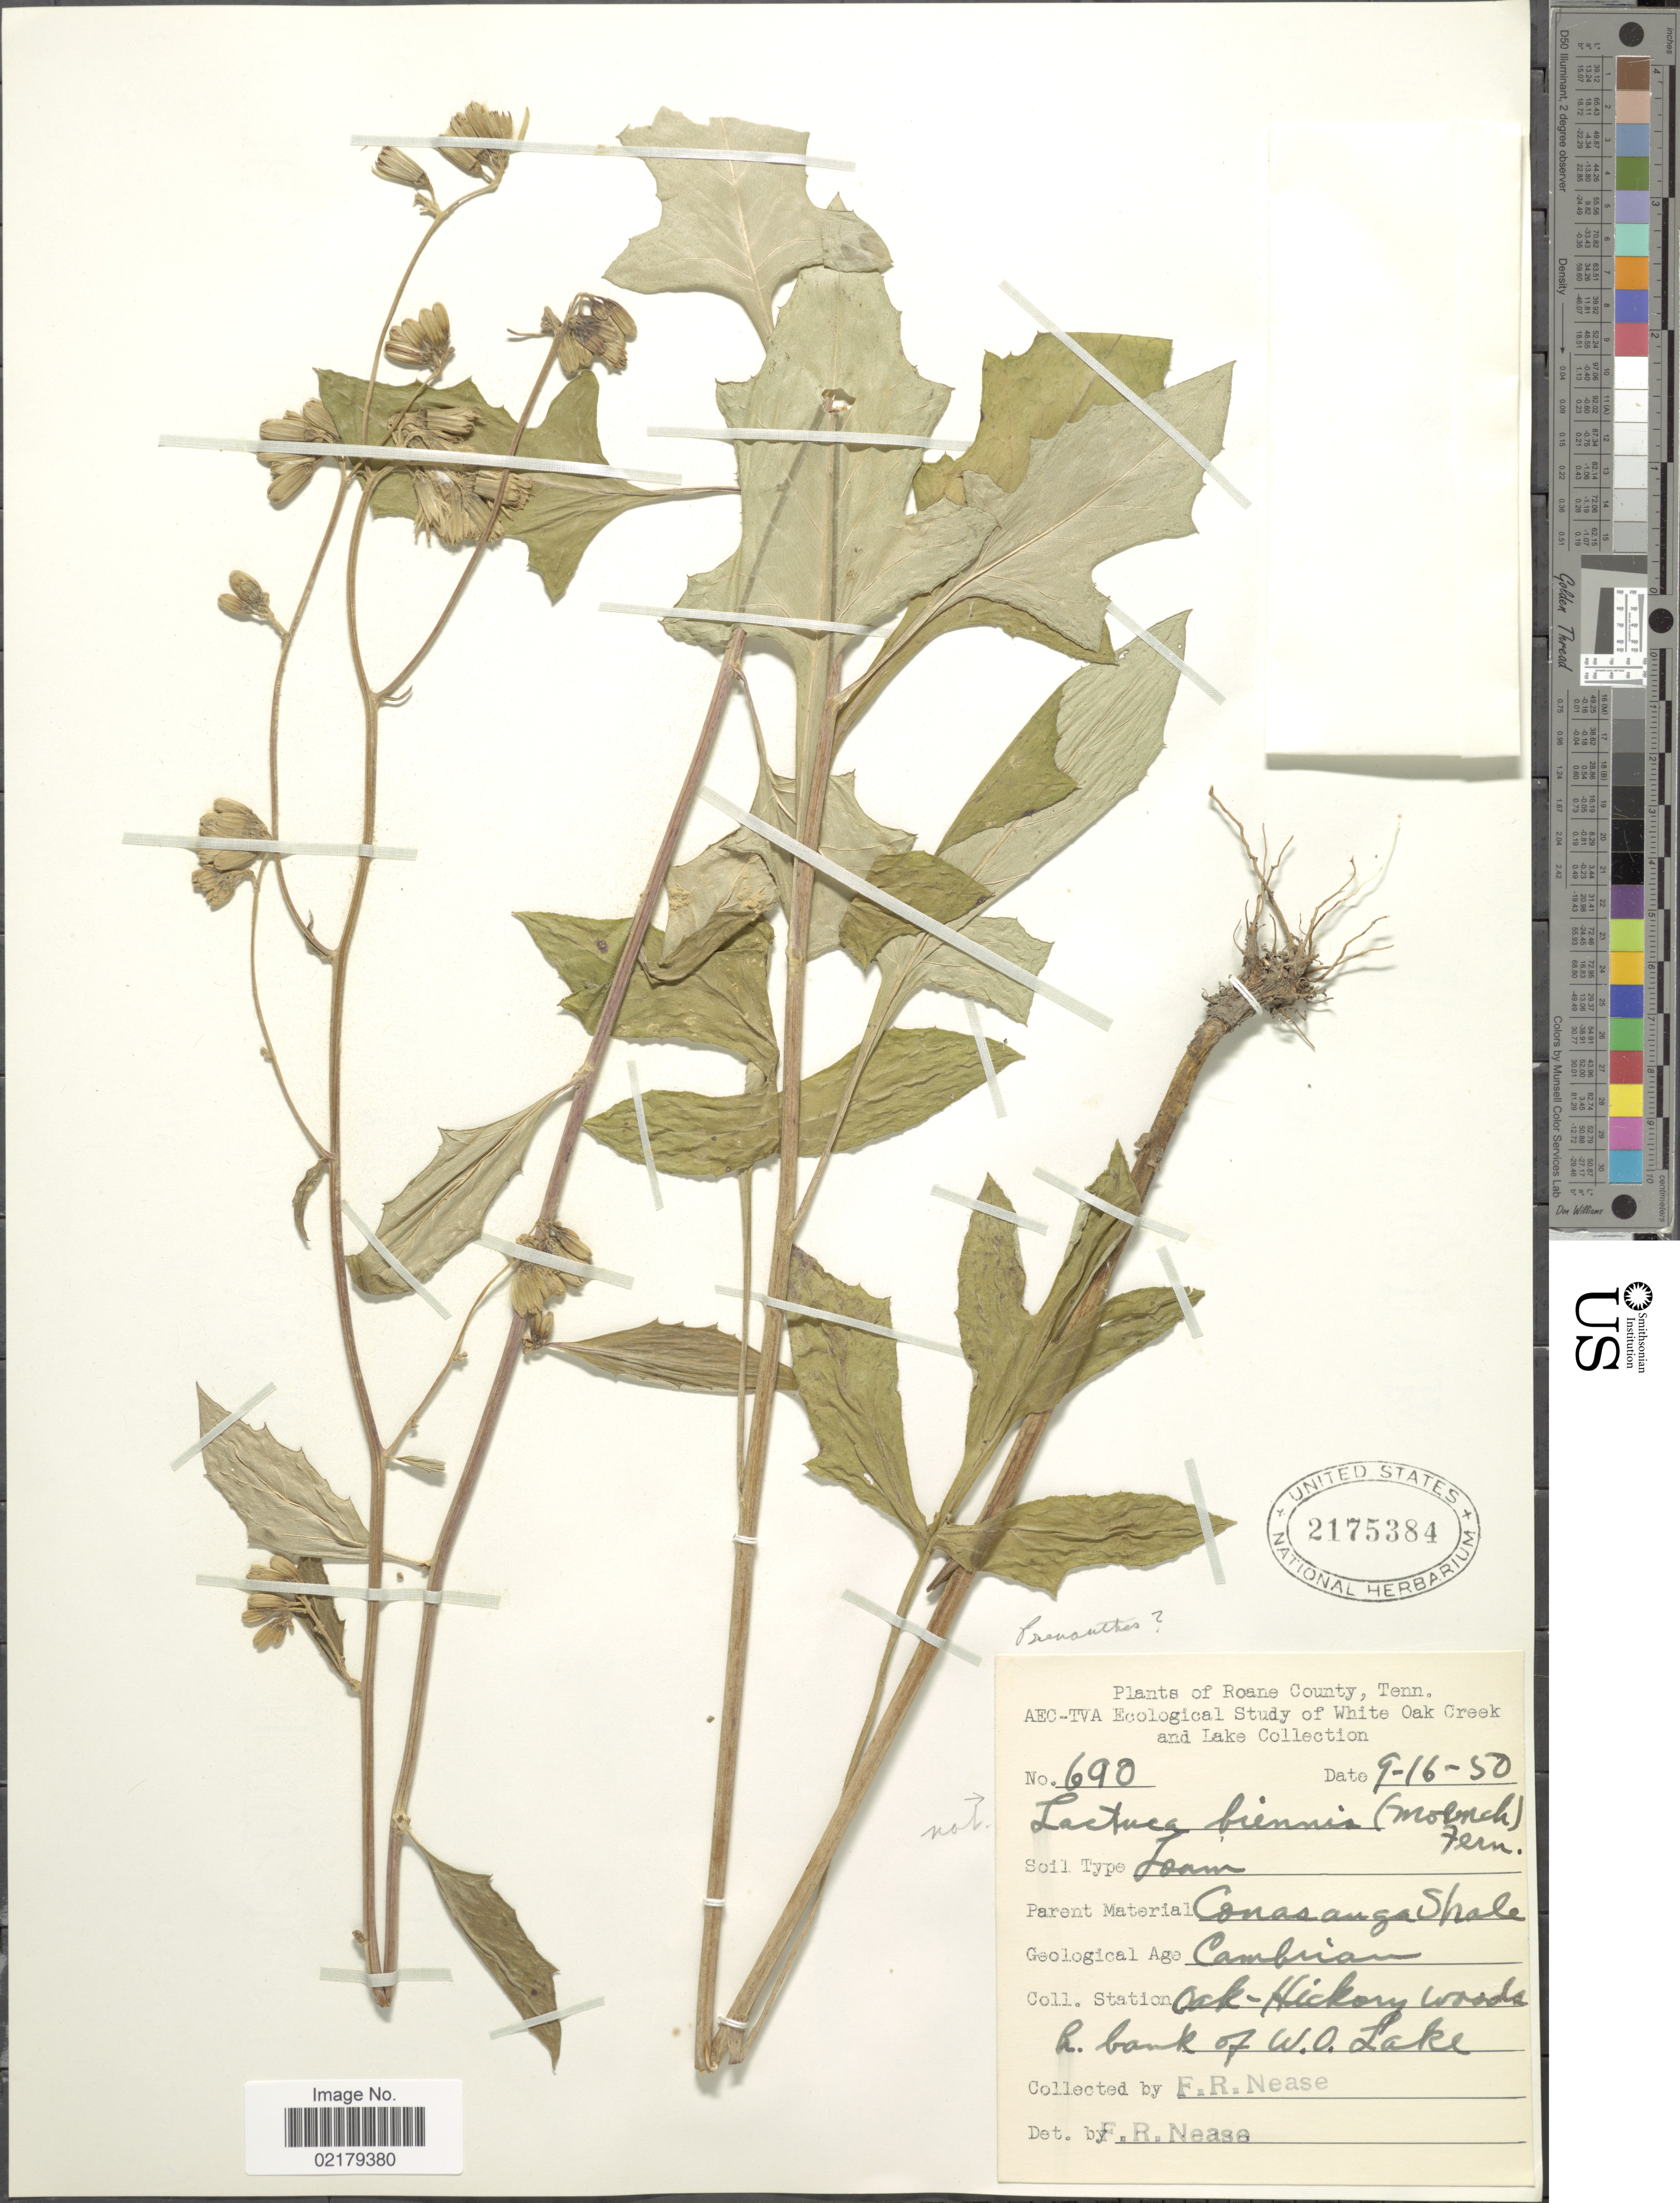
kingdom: Plantae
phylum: Tracheophyta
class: Magnoliopsida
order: Asterales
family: Asteraceae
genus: Nabalus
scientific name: Nabalus sp.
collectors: F. Nease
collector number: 690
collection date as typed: Transcribed d/m/y: 16/9/50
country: United States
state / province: Tennessee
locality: Roane County, AEC-TVA Ecological Study of White Oak Creek and Lake Collection, Oak-Hickory woods R. bank of W.O. Lake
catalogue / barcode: US 2175384